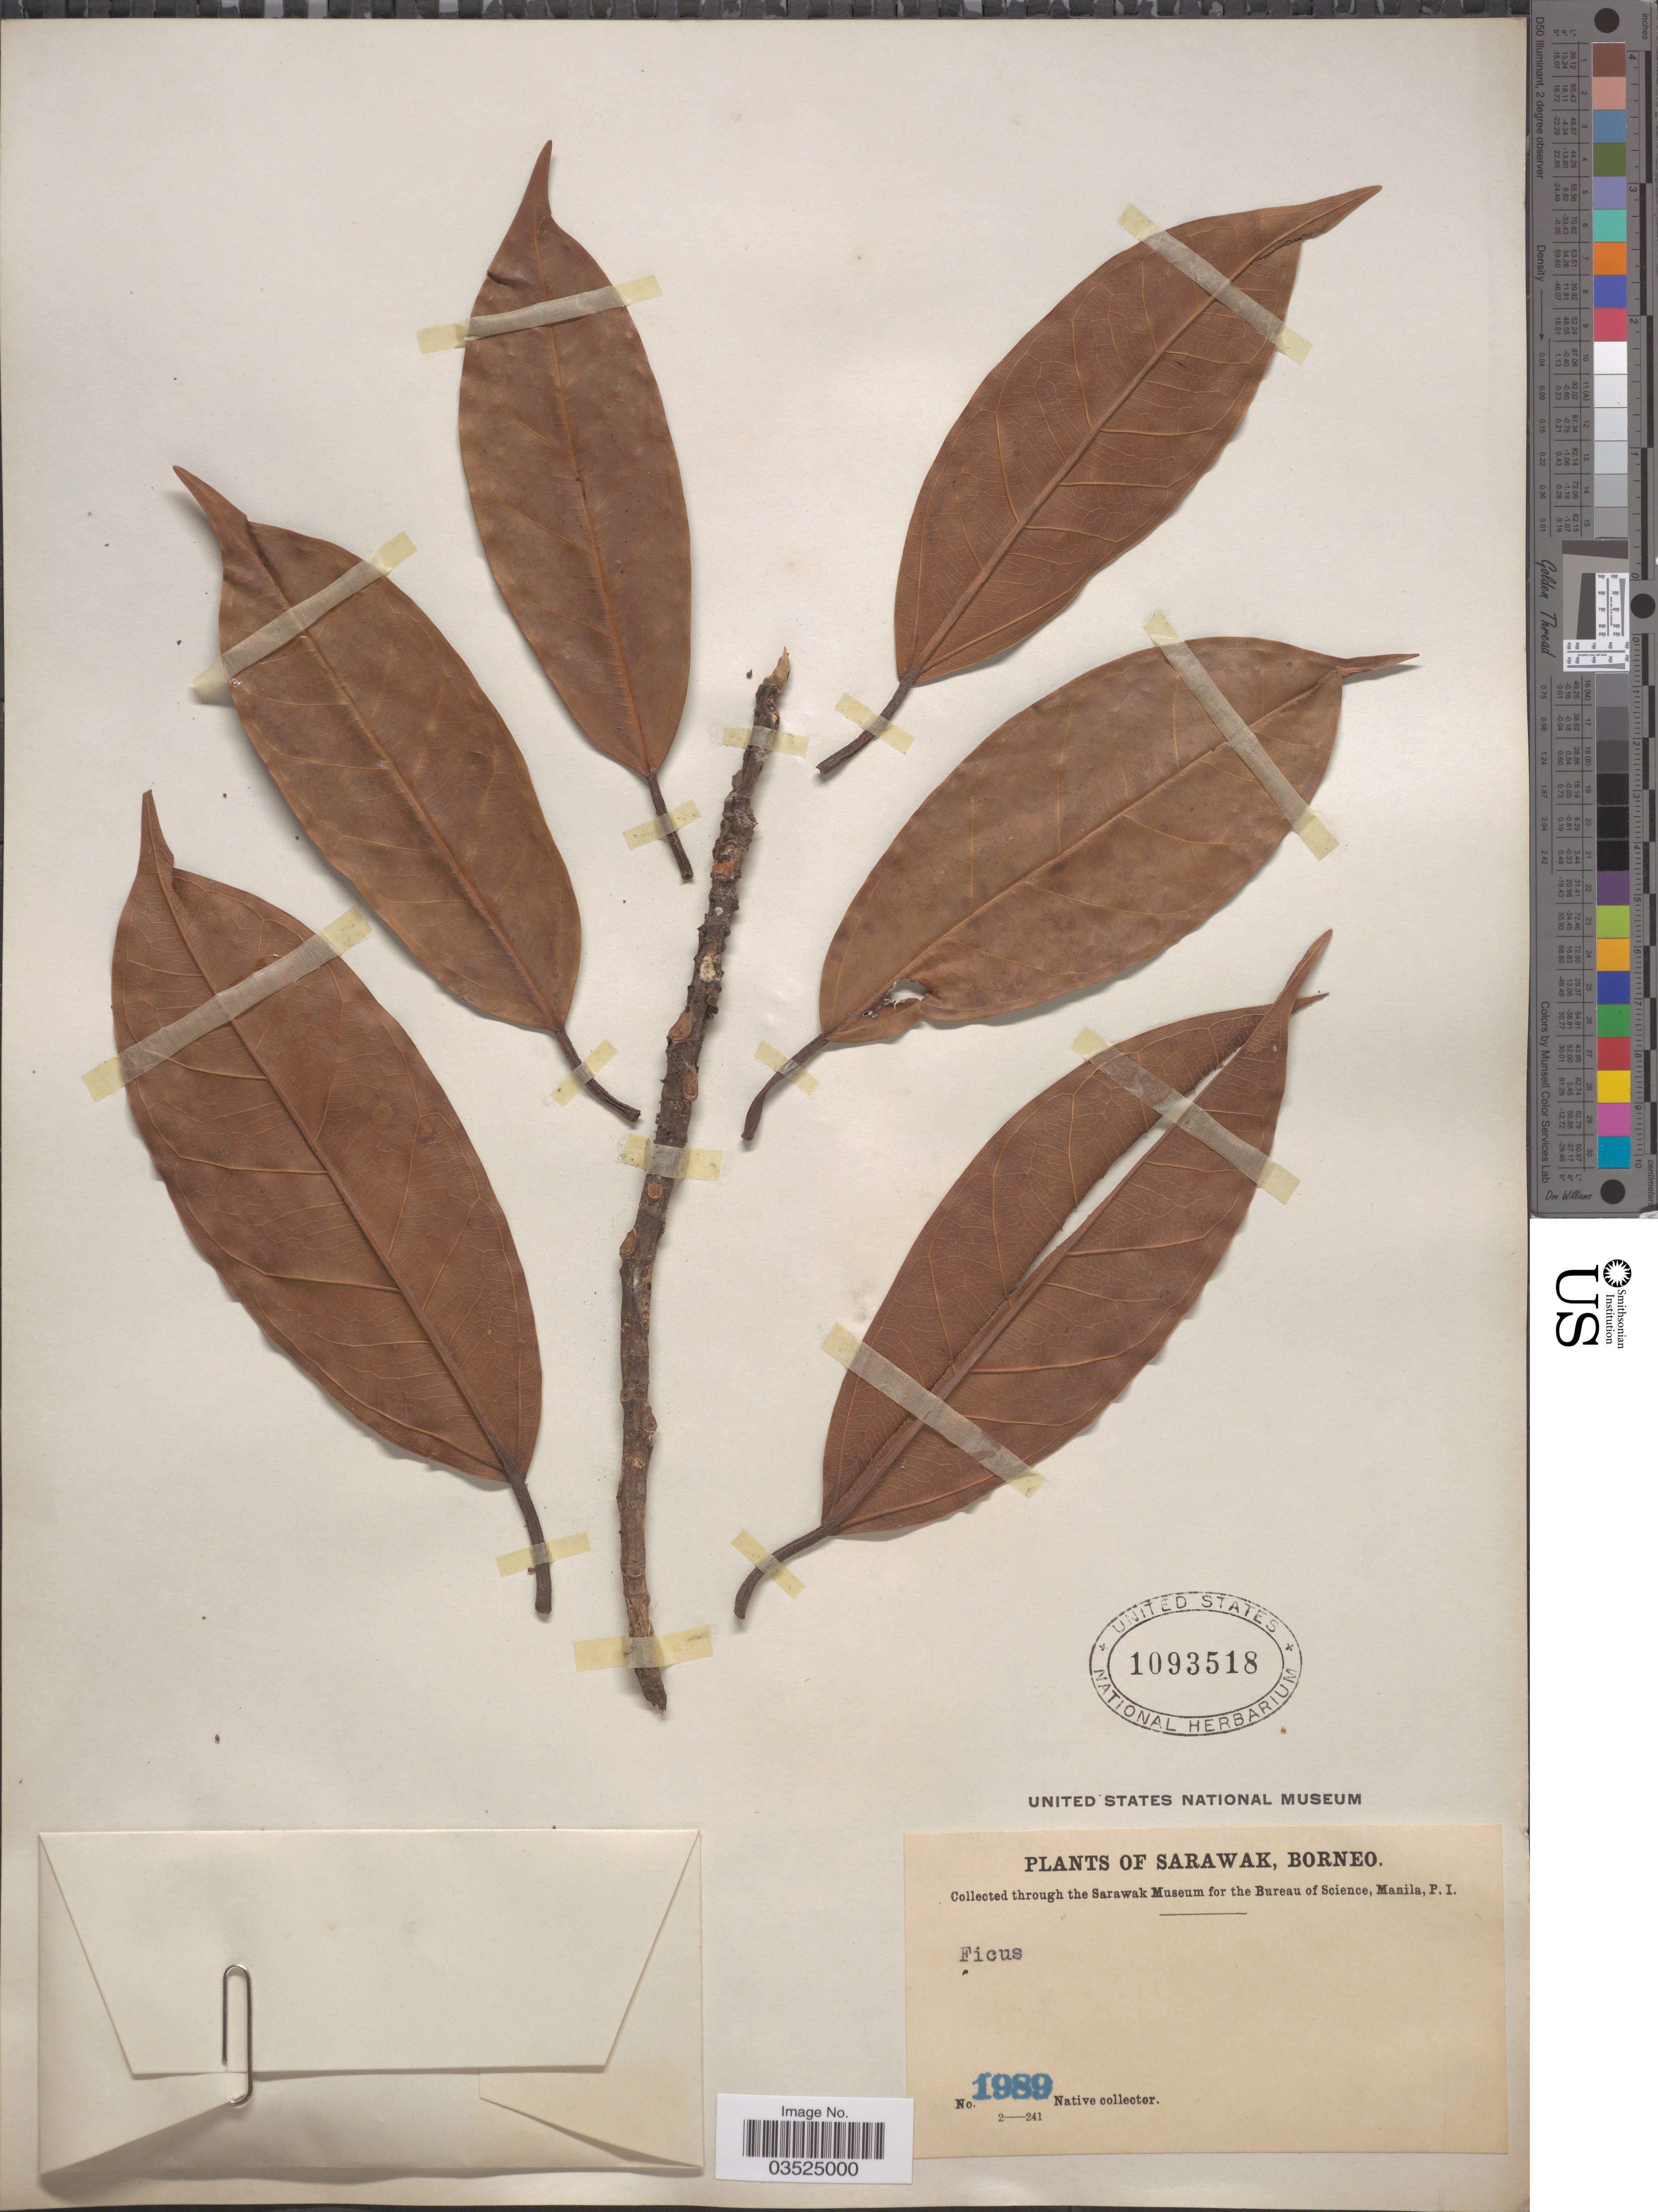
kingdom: Plantae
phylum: Tracheophyta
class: Magnoliopsida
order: Rosales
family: Moraceae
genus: Ficus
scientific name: Ficus sp.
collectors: Native collector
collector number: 1989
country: Malaysia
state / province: Sarawak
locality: Borneo.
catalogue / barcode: US 1093518